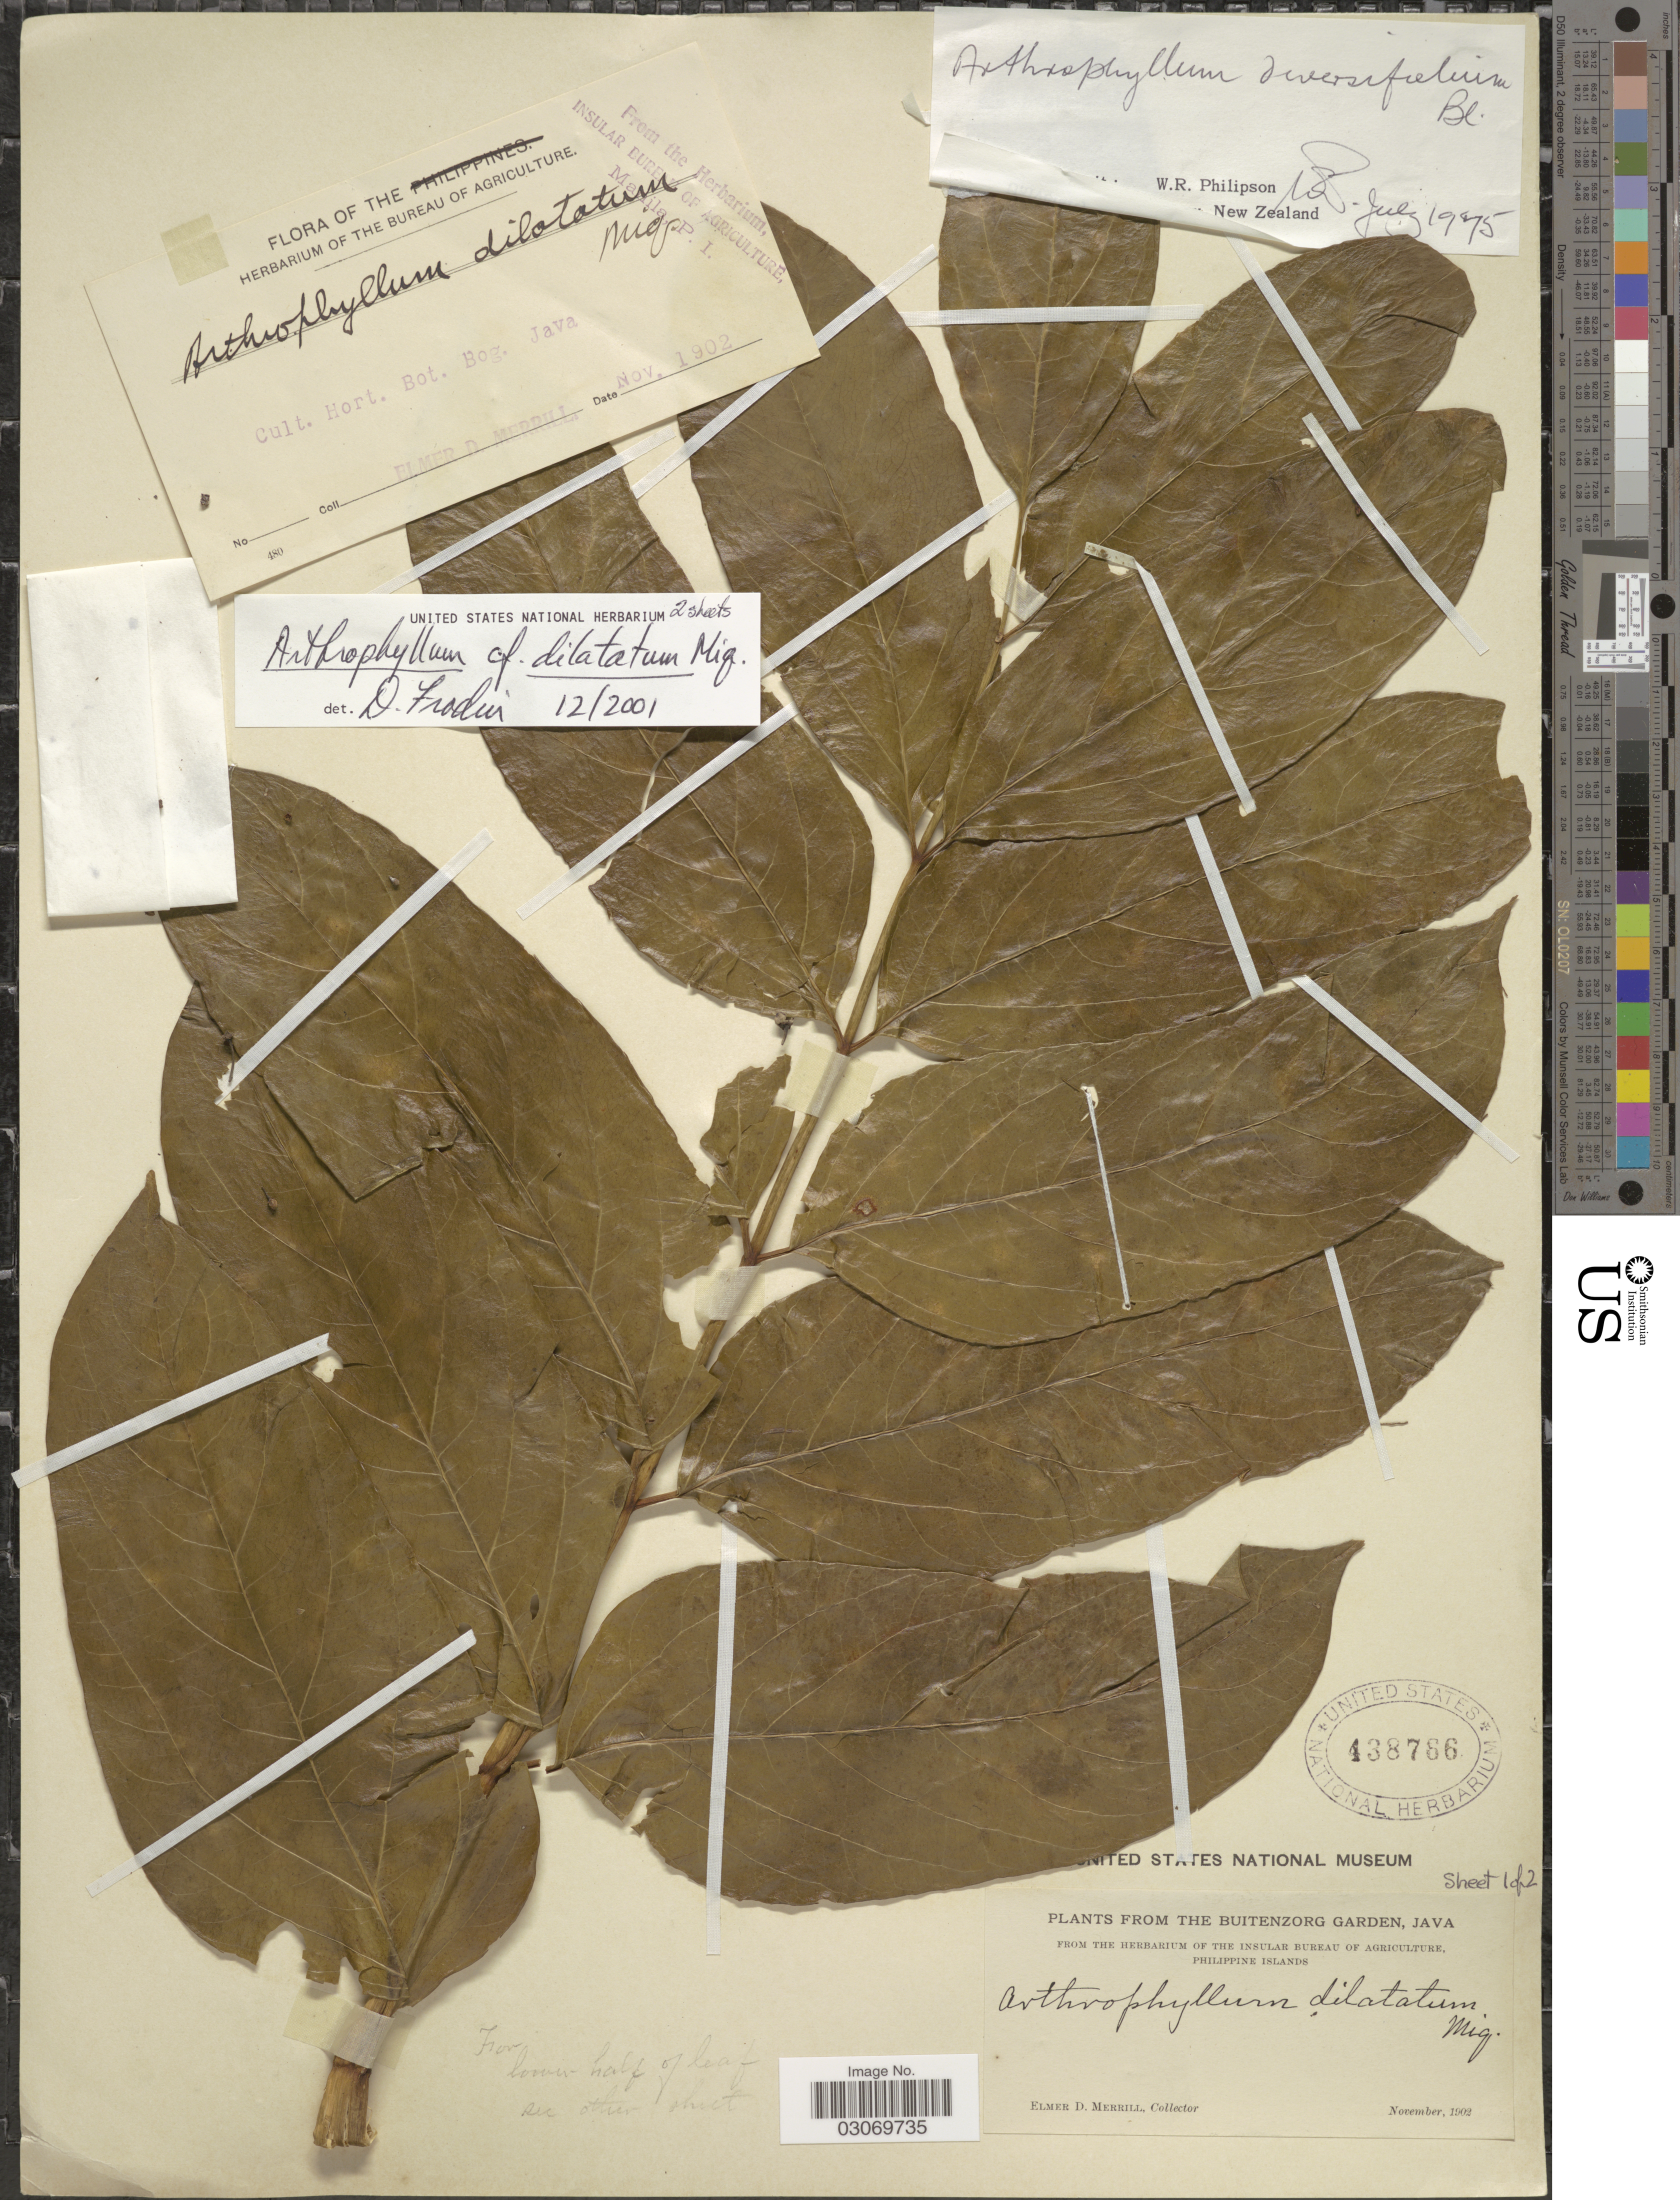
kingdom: Plantae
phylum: Tracheophyta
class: Magnoliopsida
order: Apiales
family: Araliaceae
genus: Arthrophyllum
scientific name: Arthrophyllum dilatatum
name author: Miq.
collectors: E. D. Merrill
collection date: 1902-11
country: Indonesia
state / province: Java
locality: The Buitenzorg Garden.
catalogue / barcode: US 438766